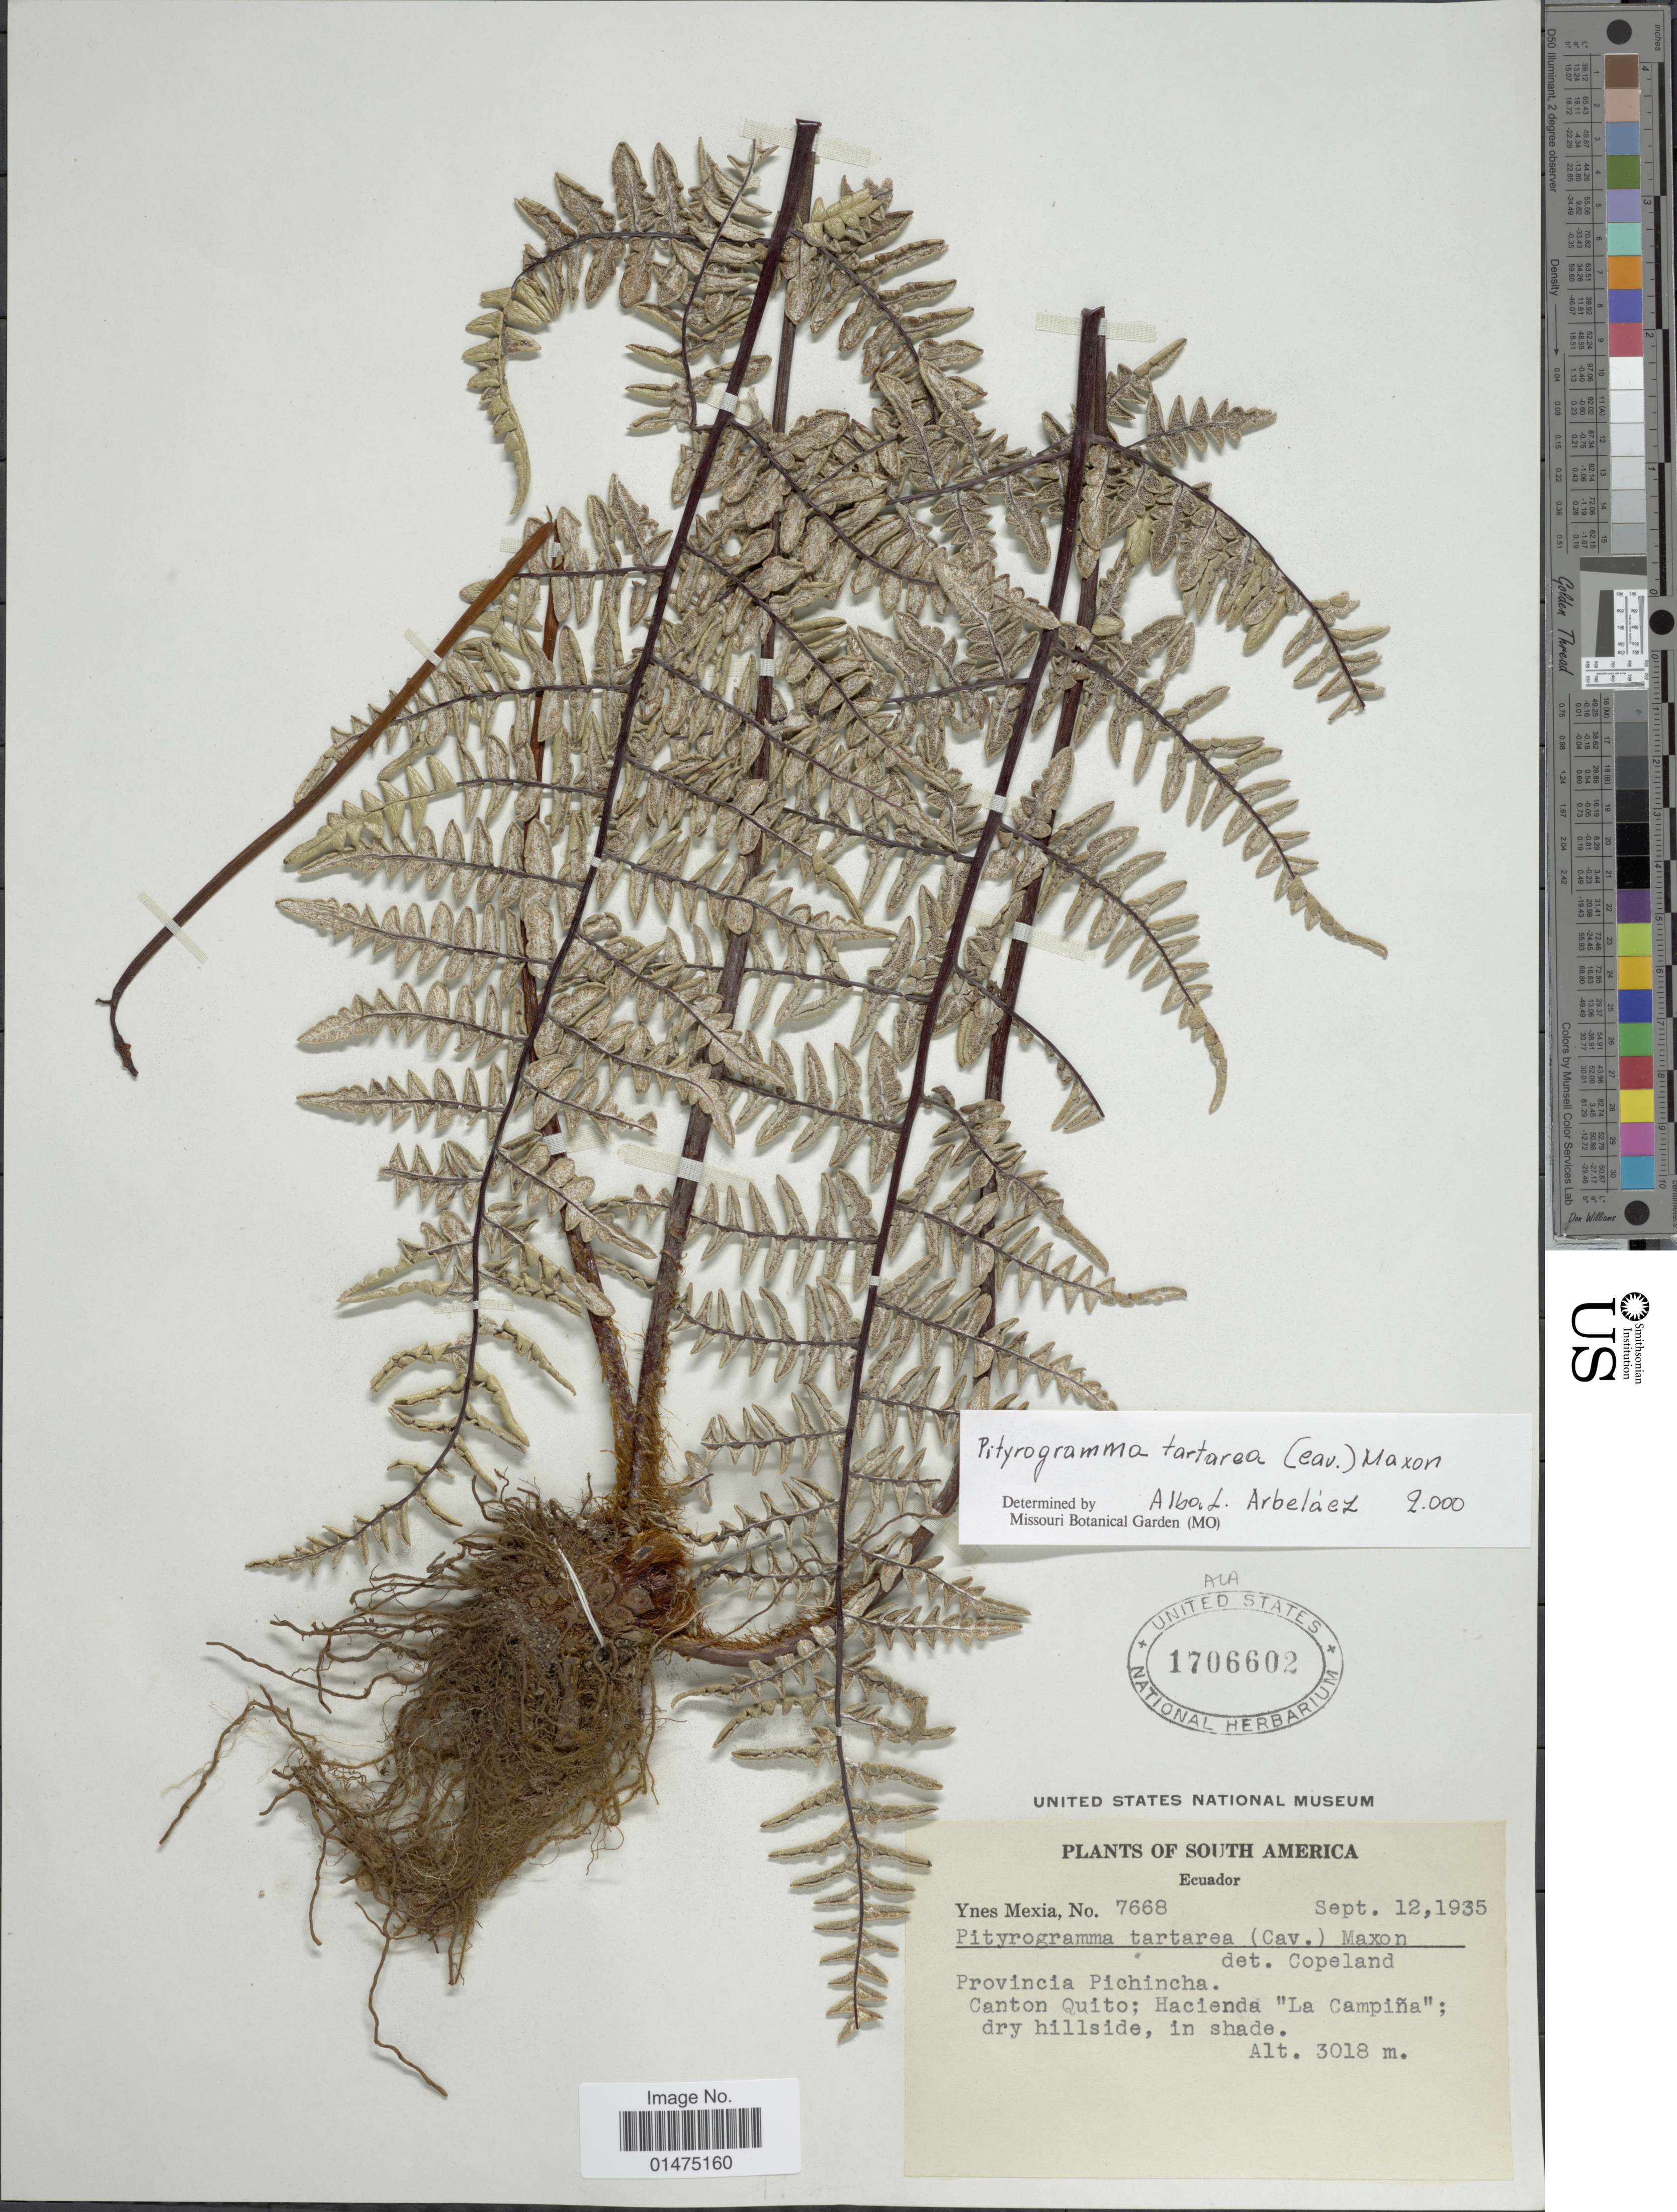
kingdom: Plantae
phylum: Tracheophyta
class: Polypodiopsida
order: Polypodiales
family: Pteridaceae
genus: Pityrogramma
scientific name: Pityrogramma tartarea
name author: (Cav.) Maxon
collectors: Y. Mexia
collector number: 7668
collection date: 1935-09-12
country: Ecuador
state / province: Pichincha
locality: Canton Quito, Hacienda La Campiña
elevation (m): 3018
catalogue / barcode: US 1706602